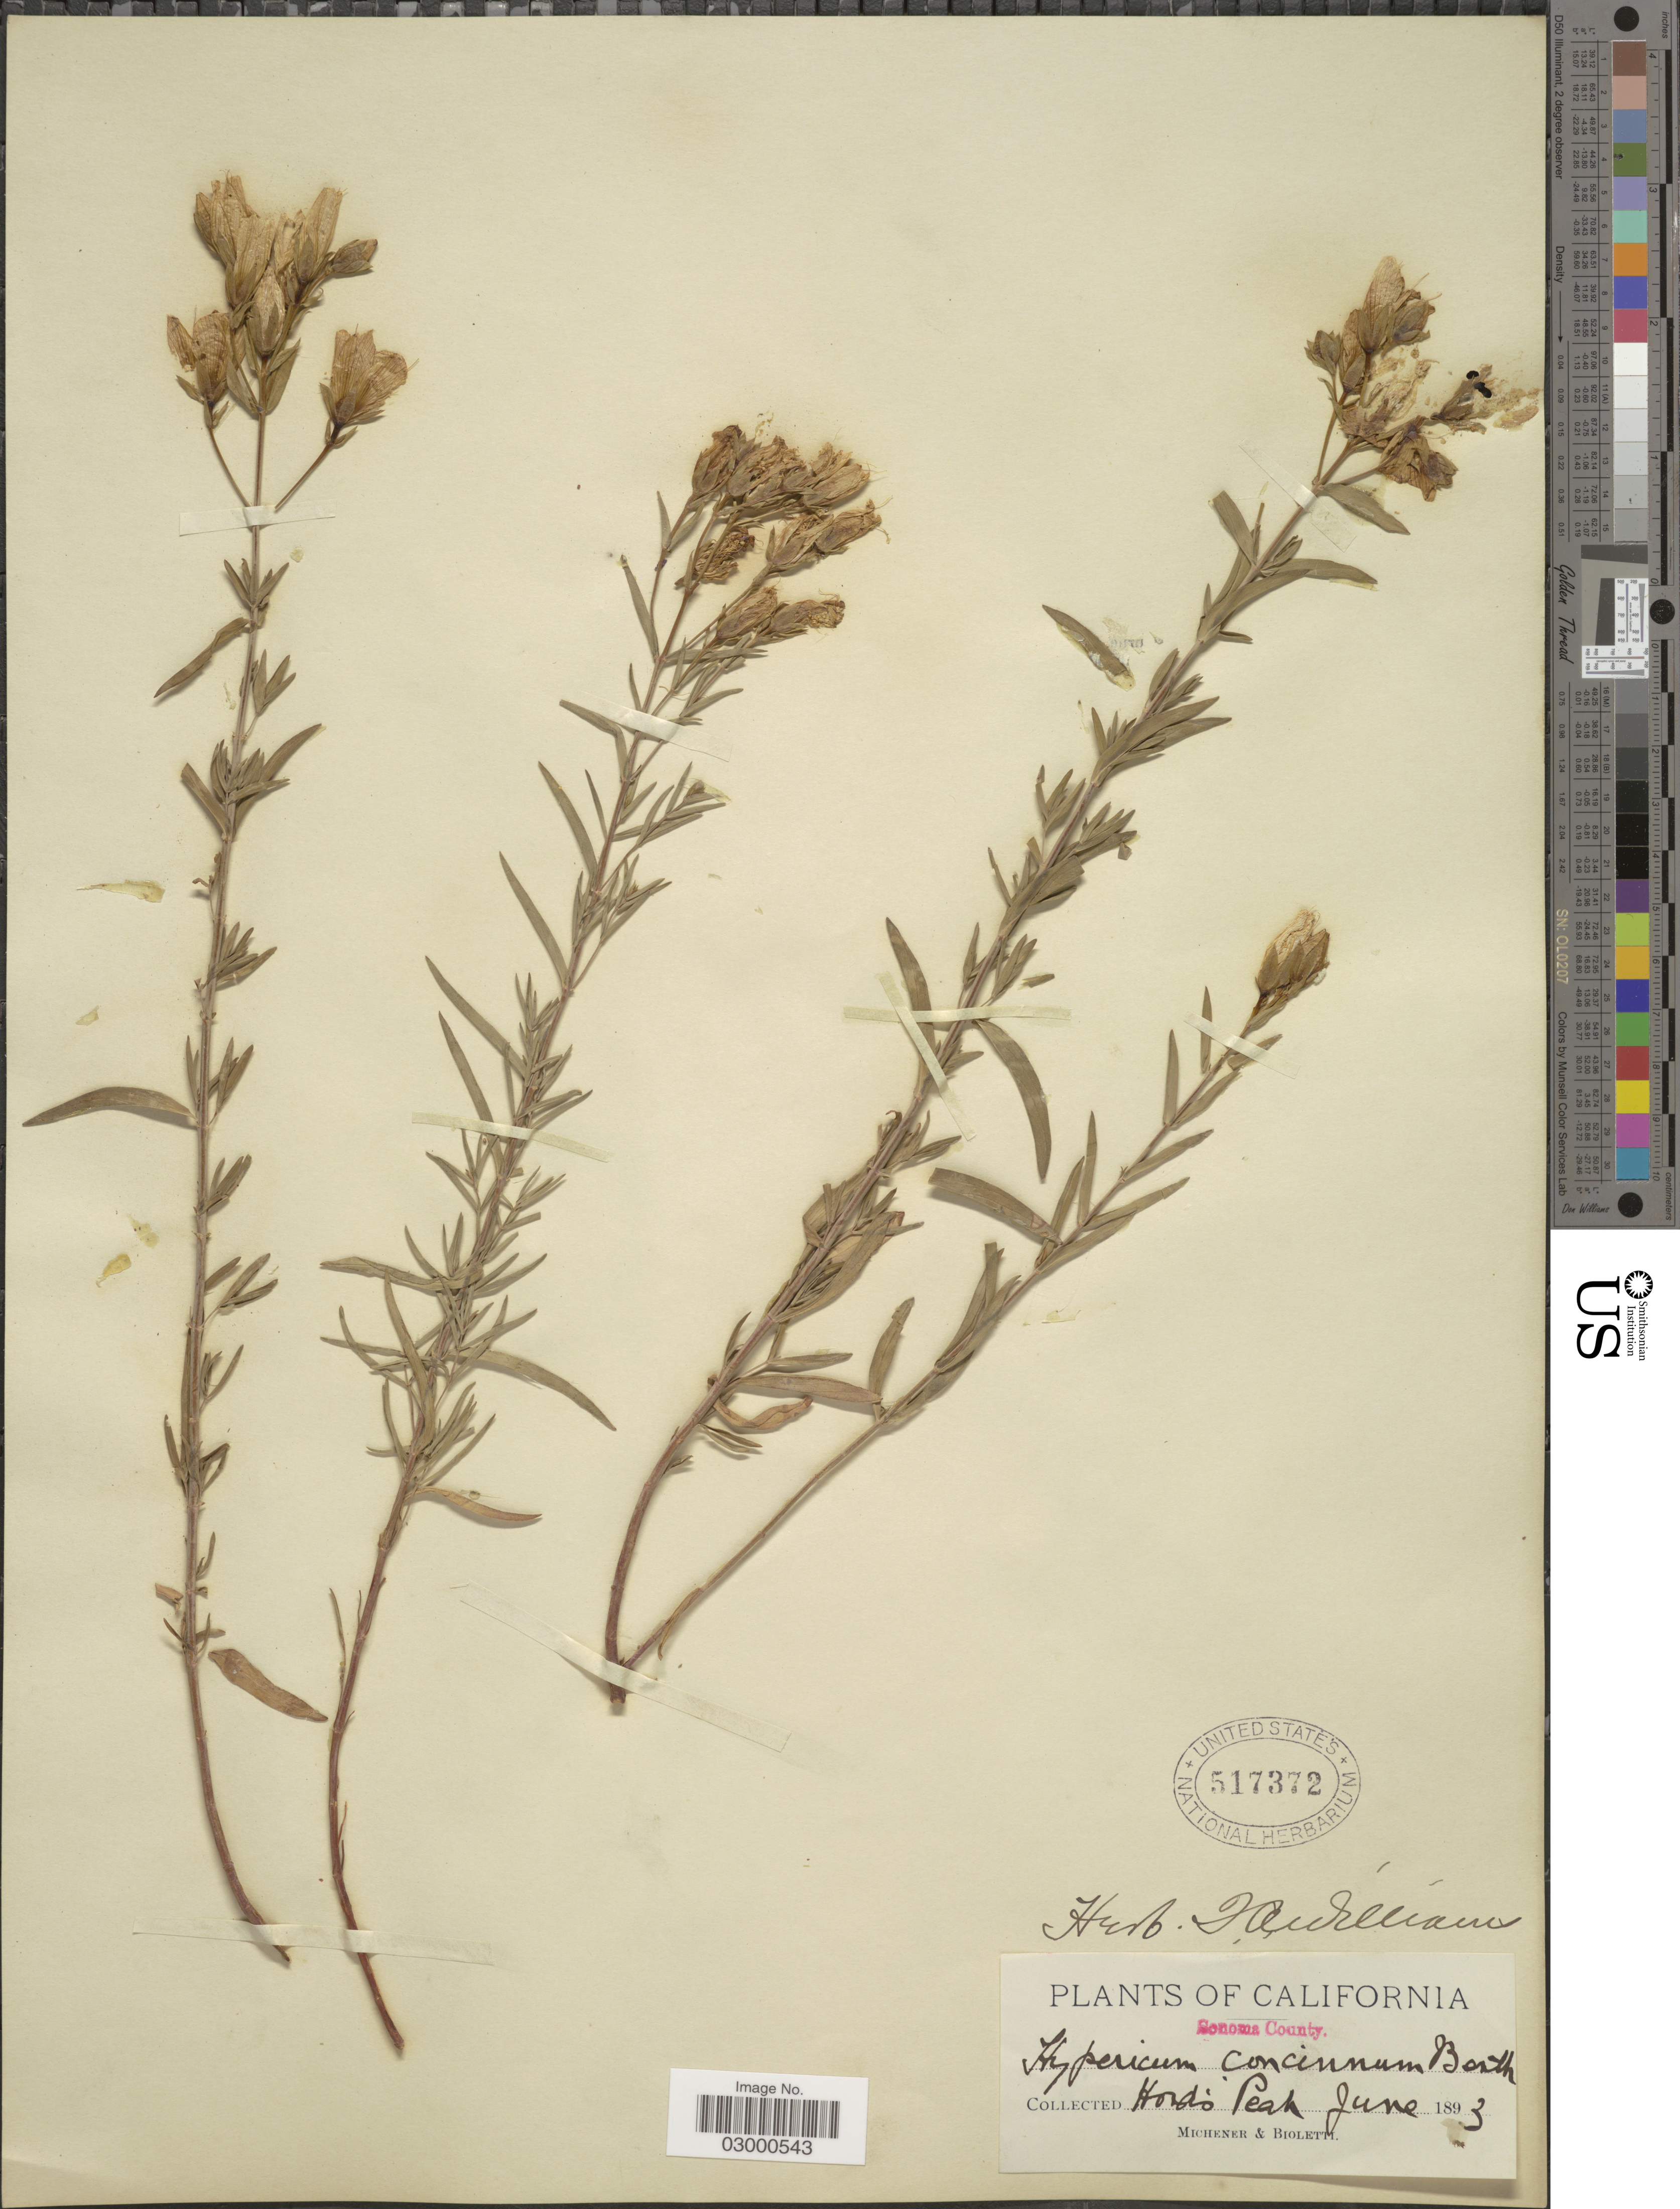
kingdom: Plantae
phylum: Tracheophyta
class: Magnoliopsida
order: Malpighiales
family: Hypericaceae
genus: Hypericum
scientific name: Hypericum concinnum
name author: Benth.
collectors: -. Michener & -- Bioletti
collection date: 1893-06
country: United States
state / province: California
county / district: Sonoma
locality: Sonoma County, Hood's Peak.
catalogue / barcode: US 517372